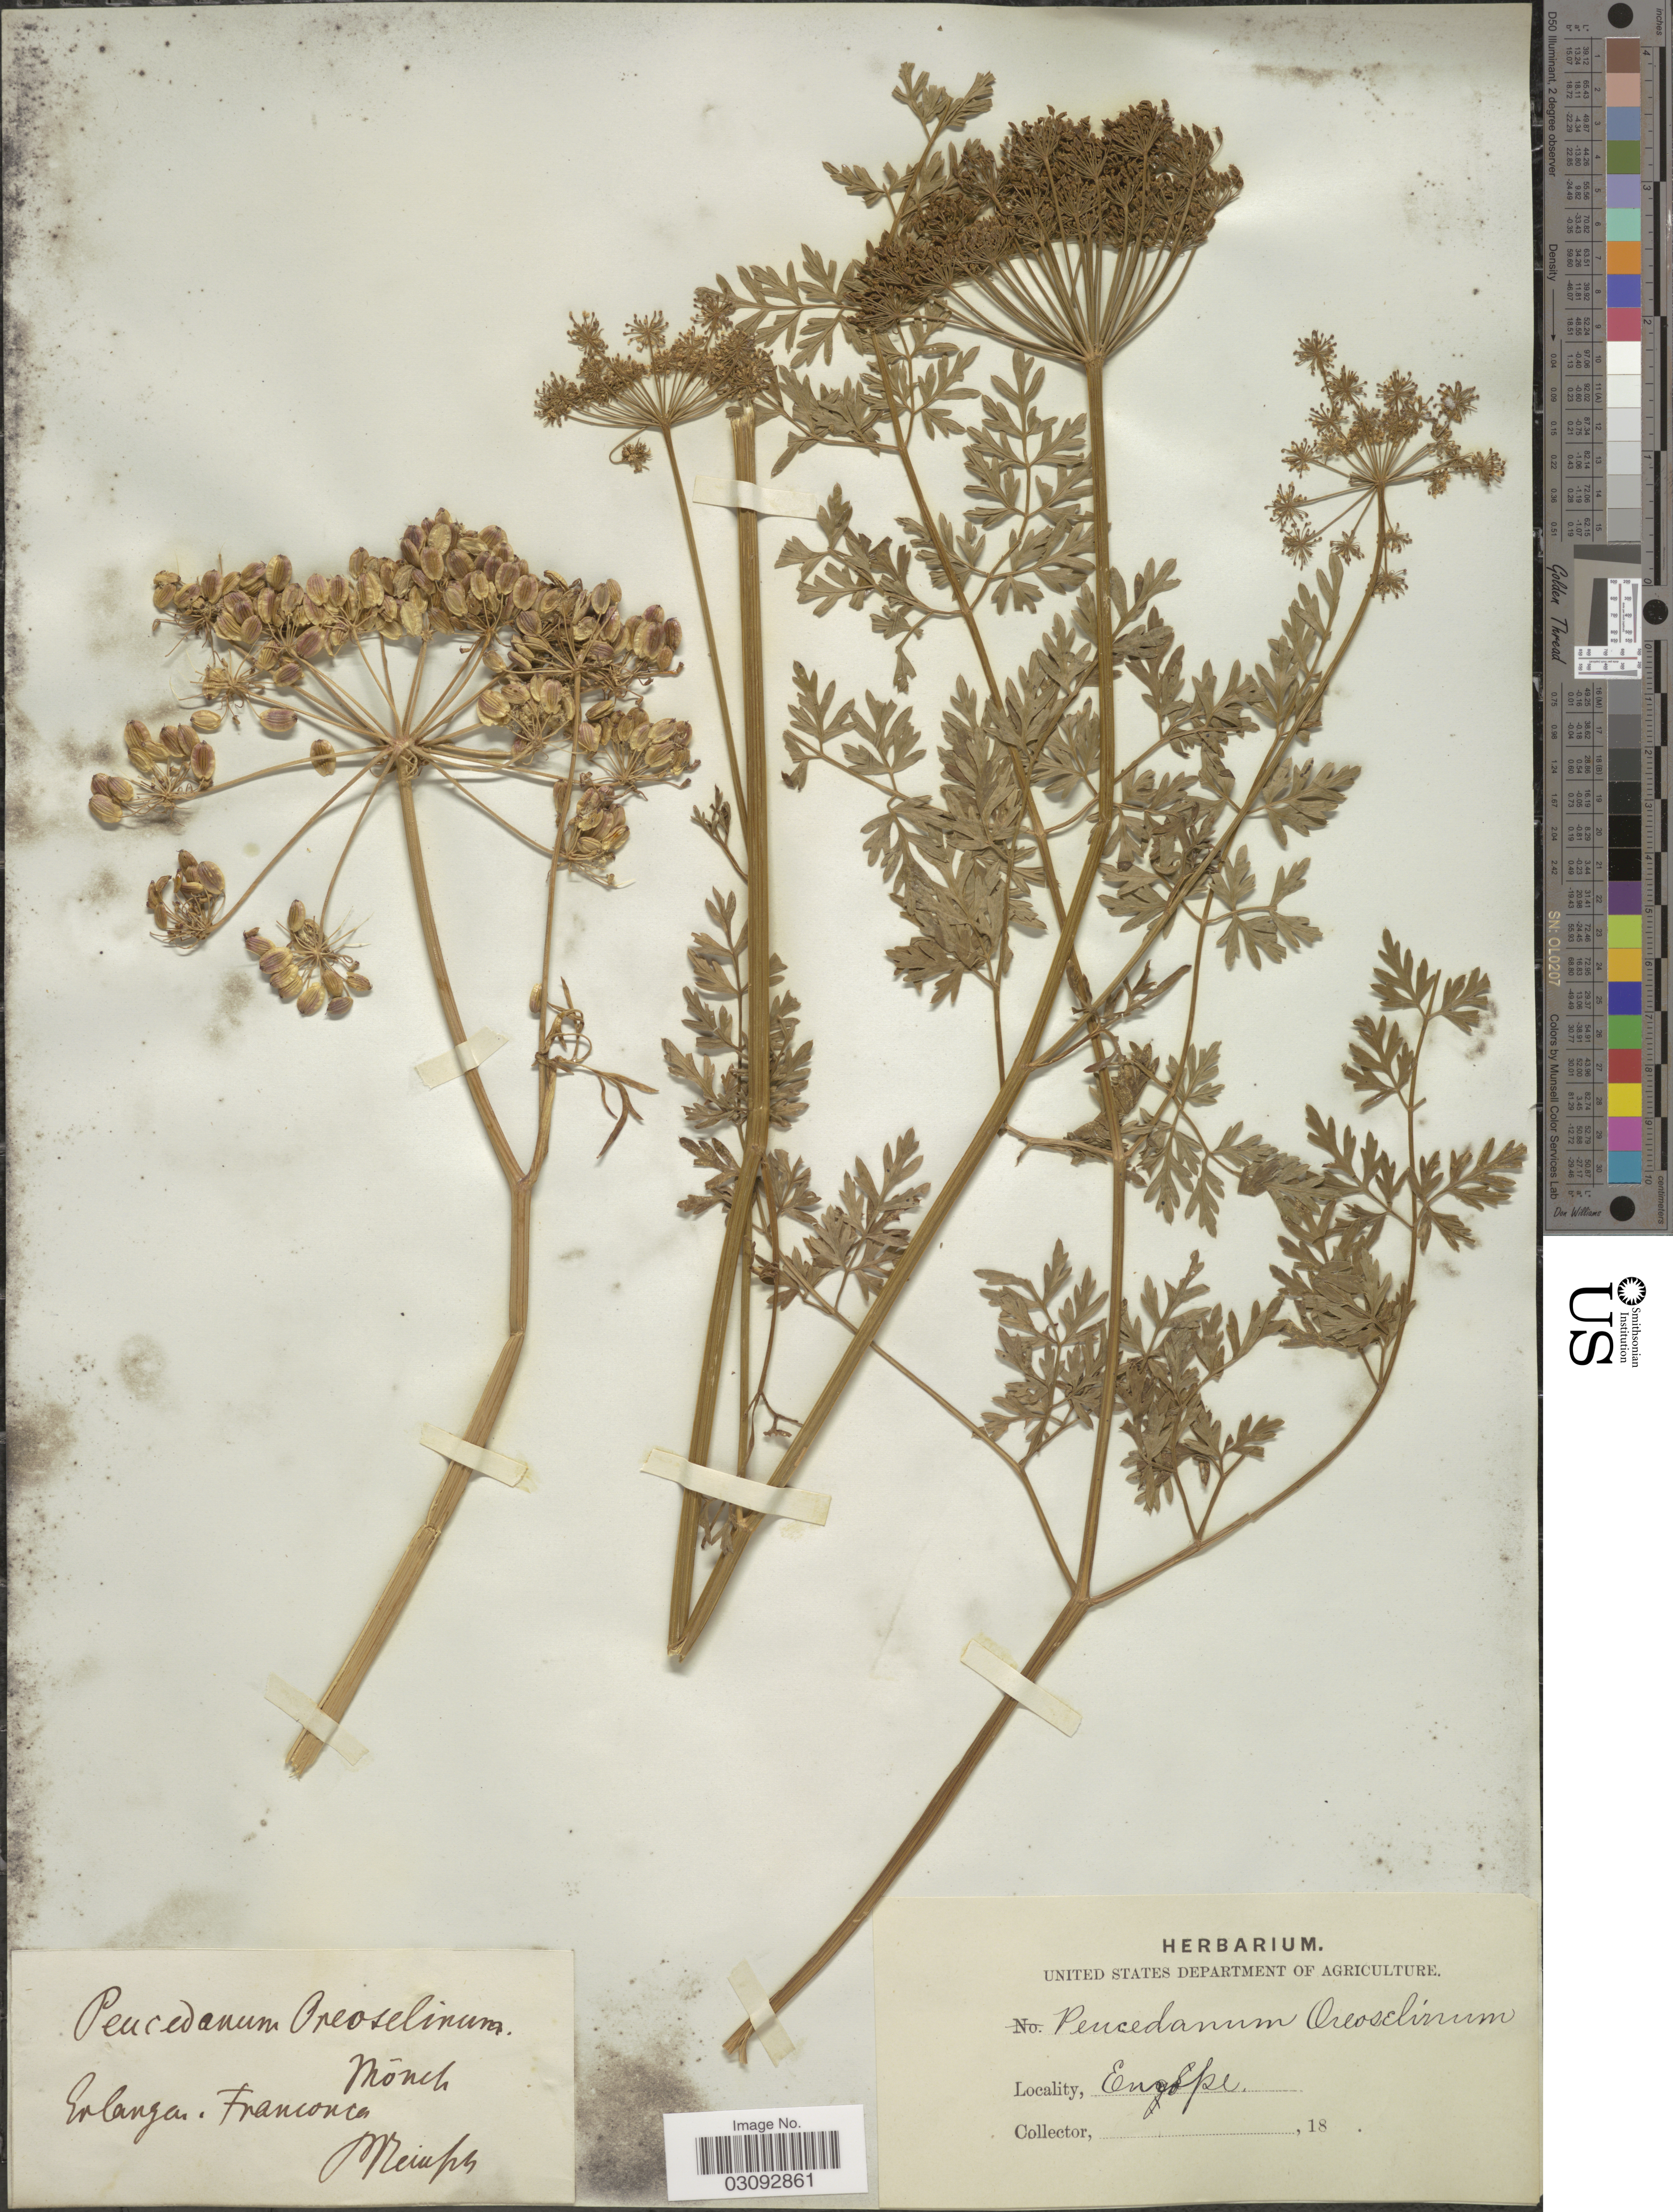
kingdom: Plantae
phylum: Tracheophyta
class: Magnoliopsida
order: Apiales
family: Apiaceae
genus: Peucedanum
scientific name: Peucedanum oreoselinum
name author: (L.) Moench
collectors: -. Meiuph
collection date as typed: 18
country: Germany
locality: Europe, Erlangan. Franconia.